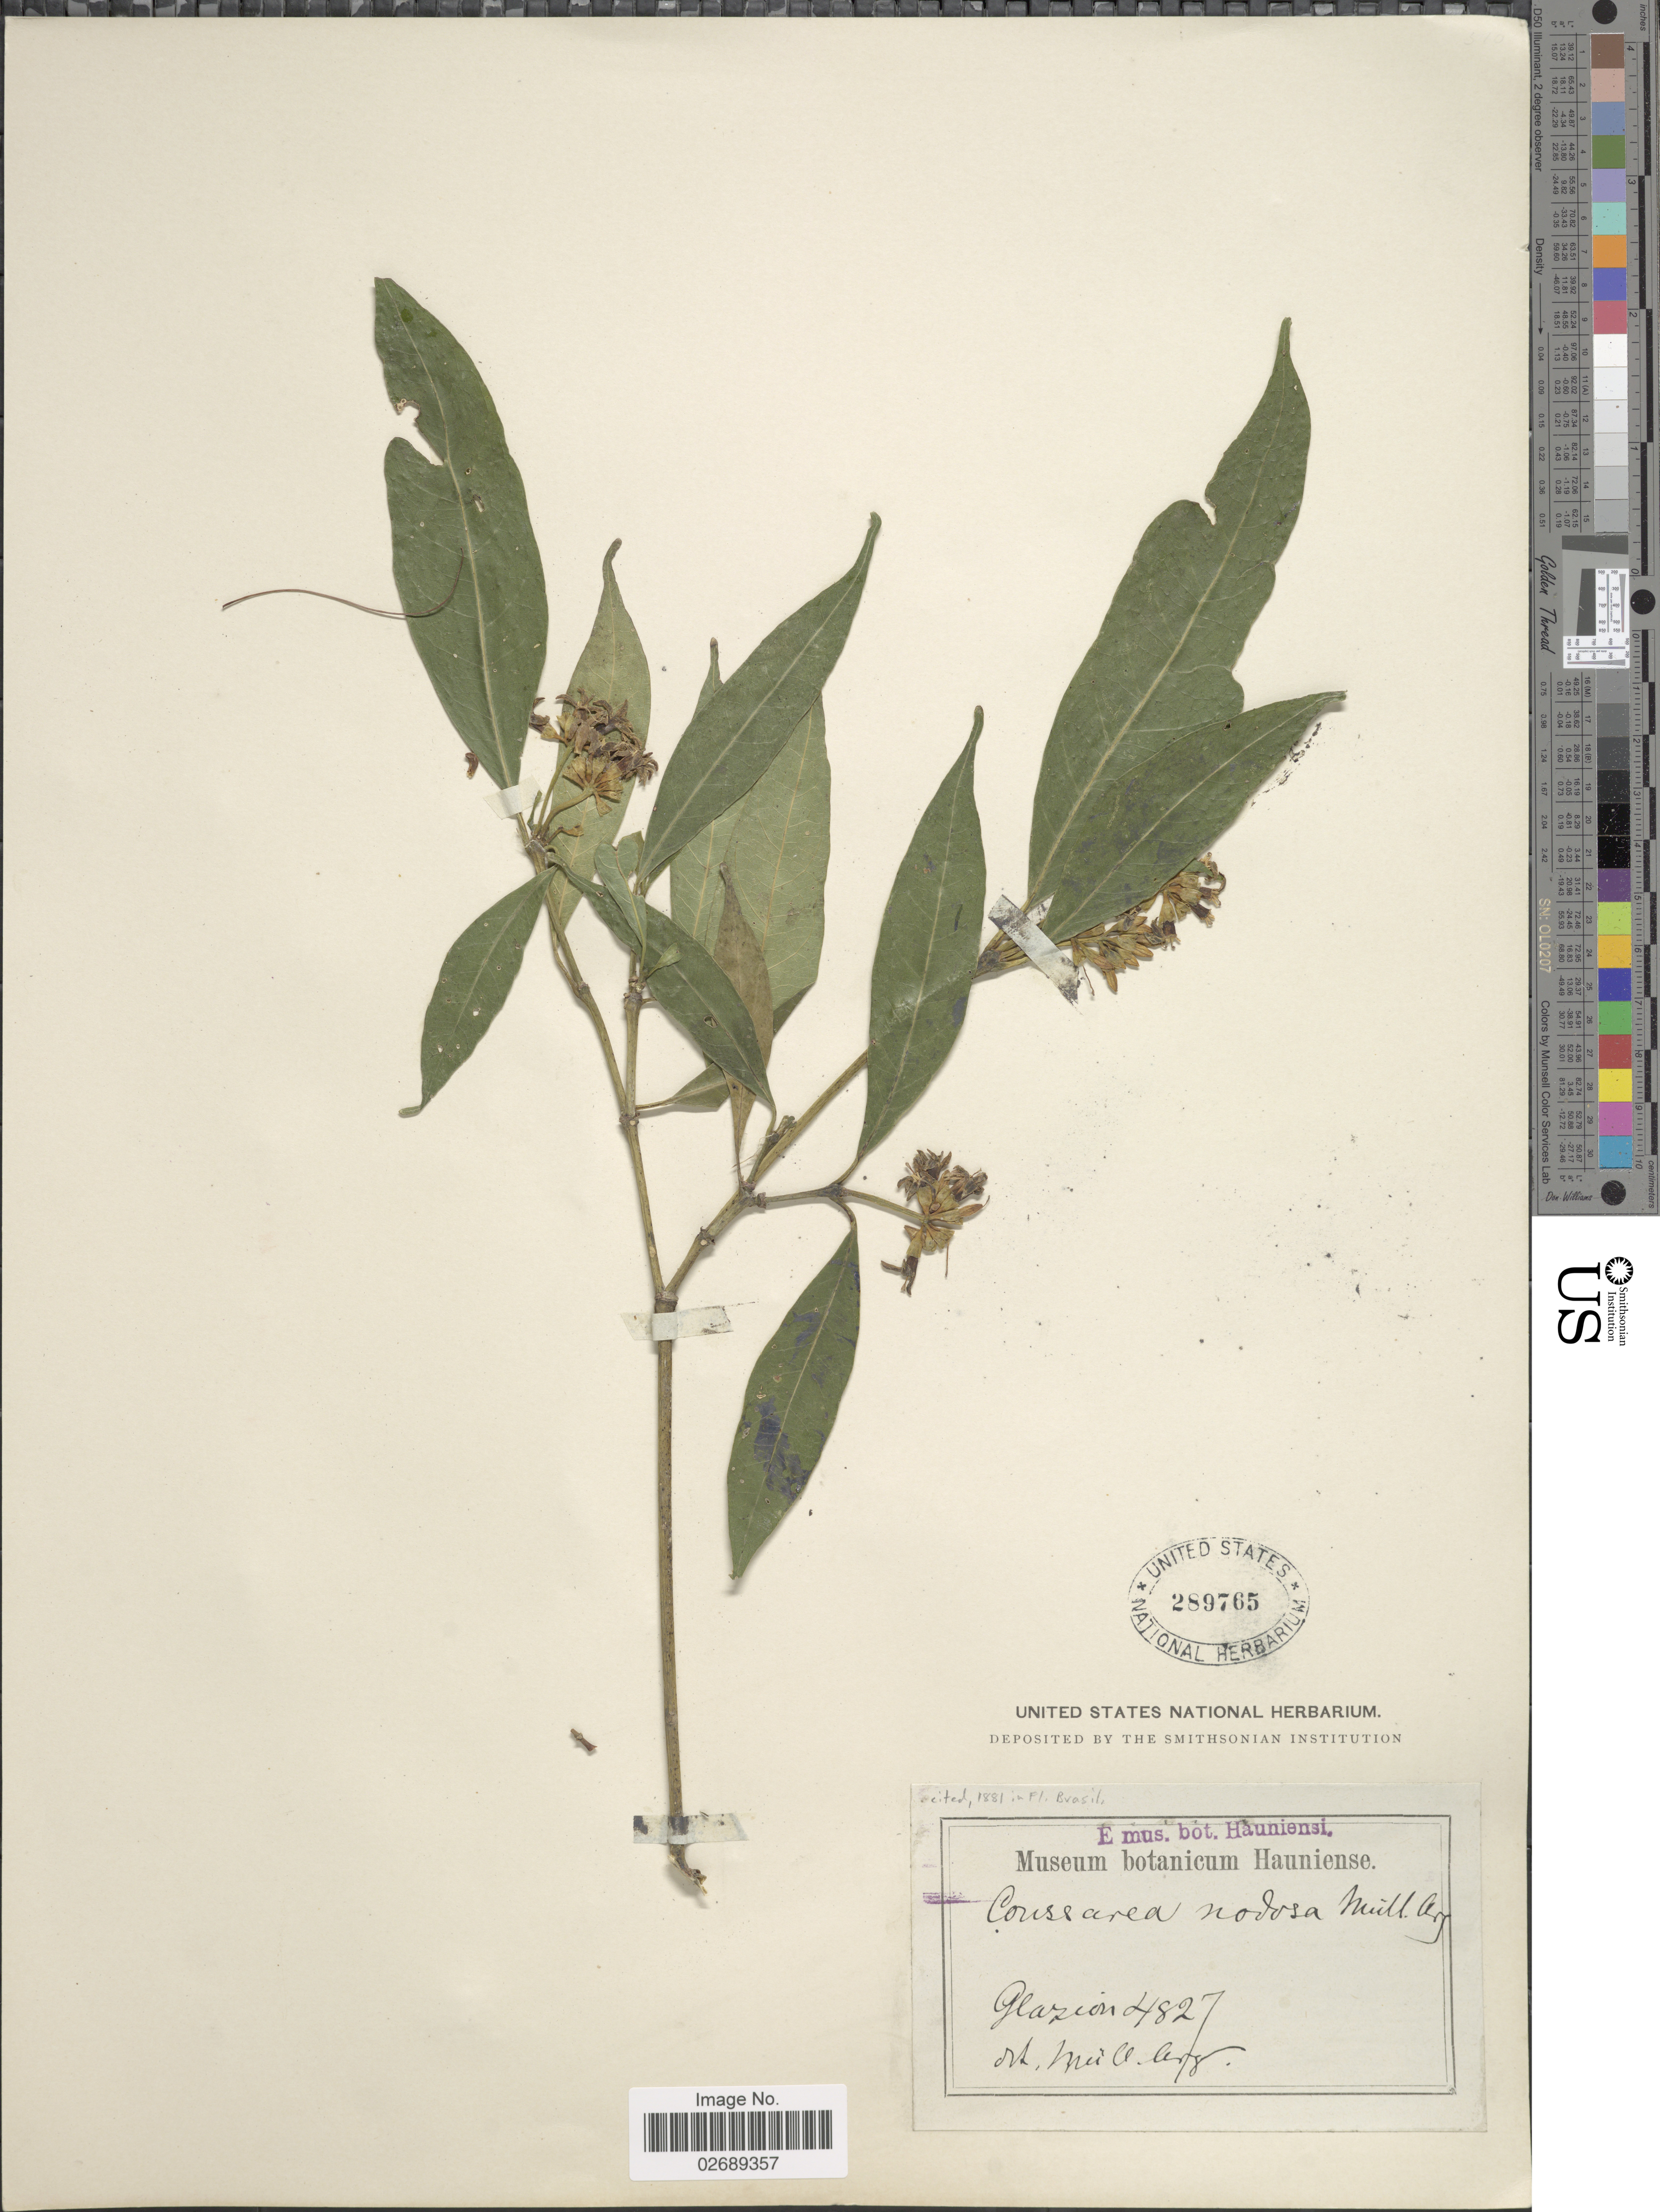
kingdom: Plantae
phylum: Tracheophyta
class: Magnoliopsida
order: Gentianales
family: Rubiaceae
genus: Coussarea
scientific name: Coussarea nodosa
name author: (Benth.) Müll. Arg.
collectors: Glaziou, --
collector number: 4827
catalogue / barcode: US 289765